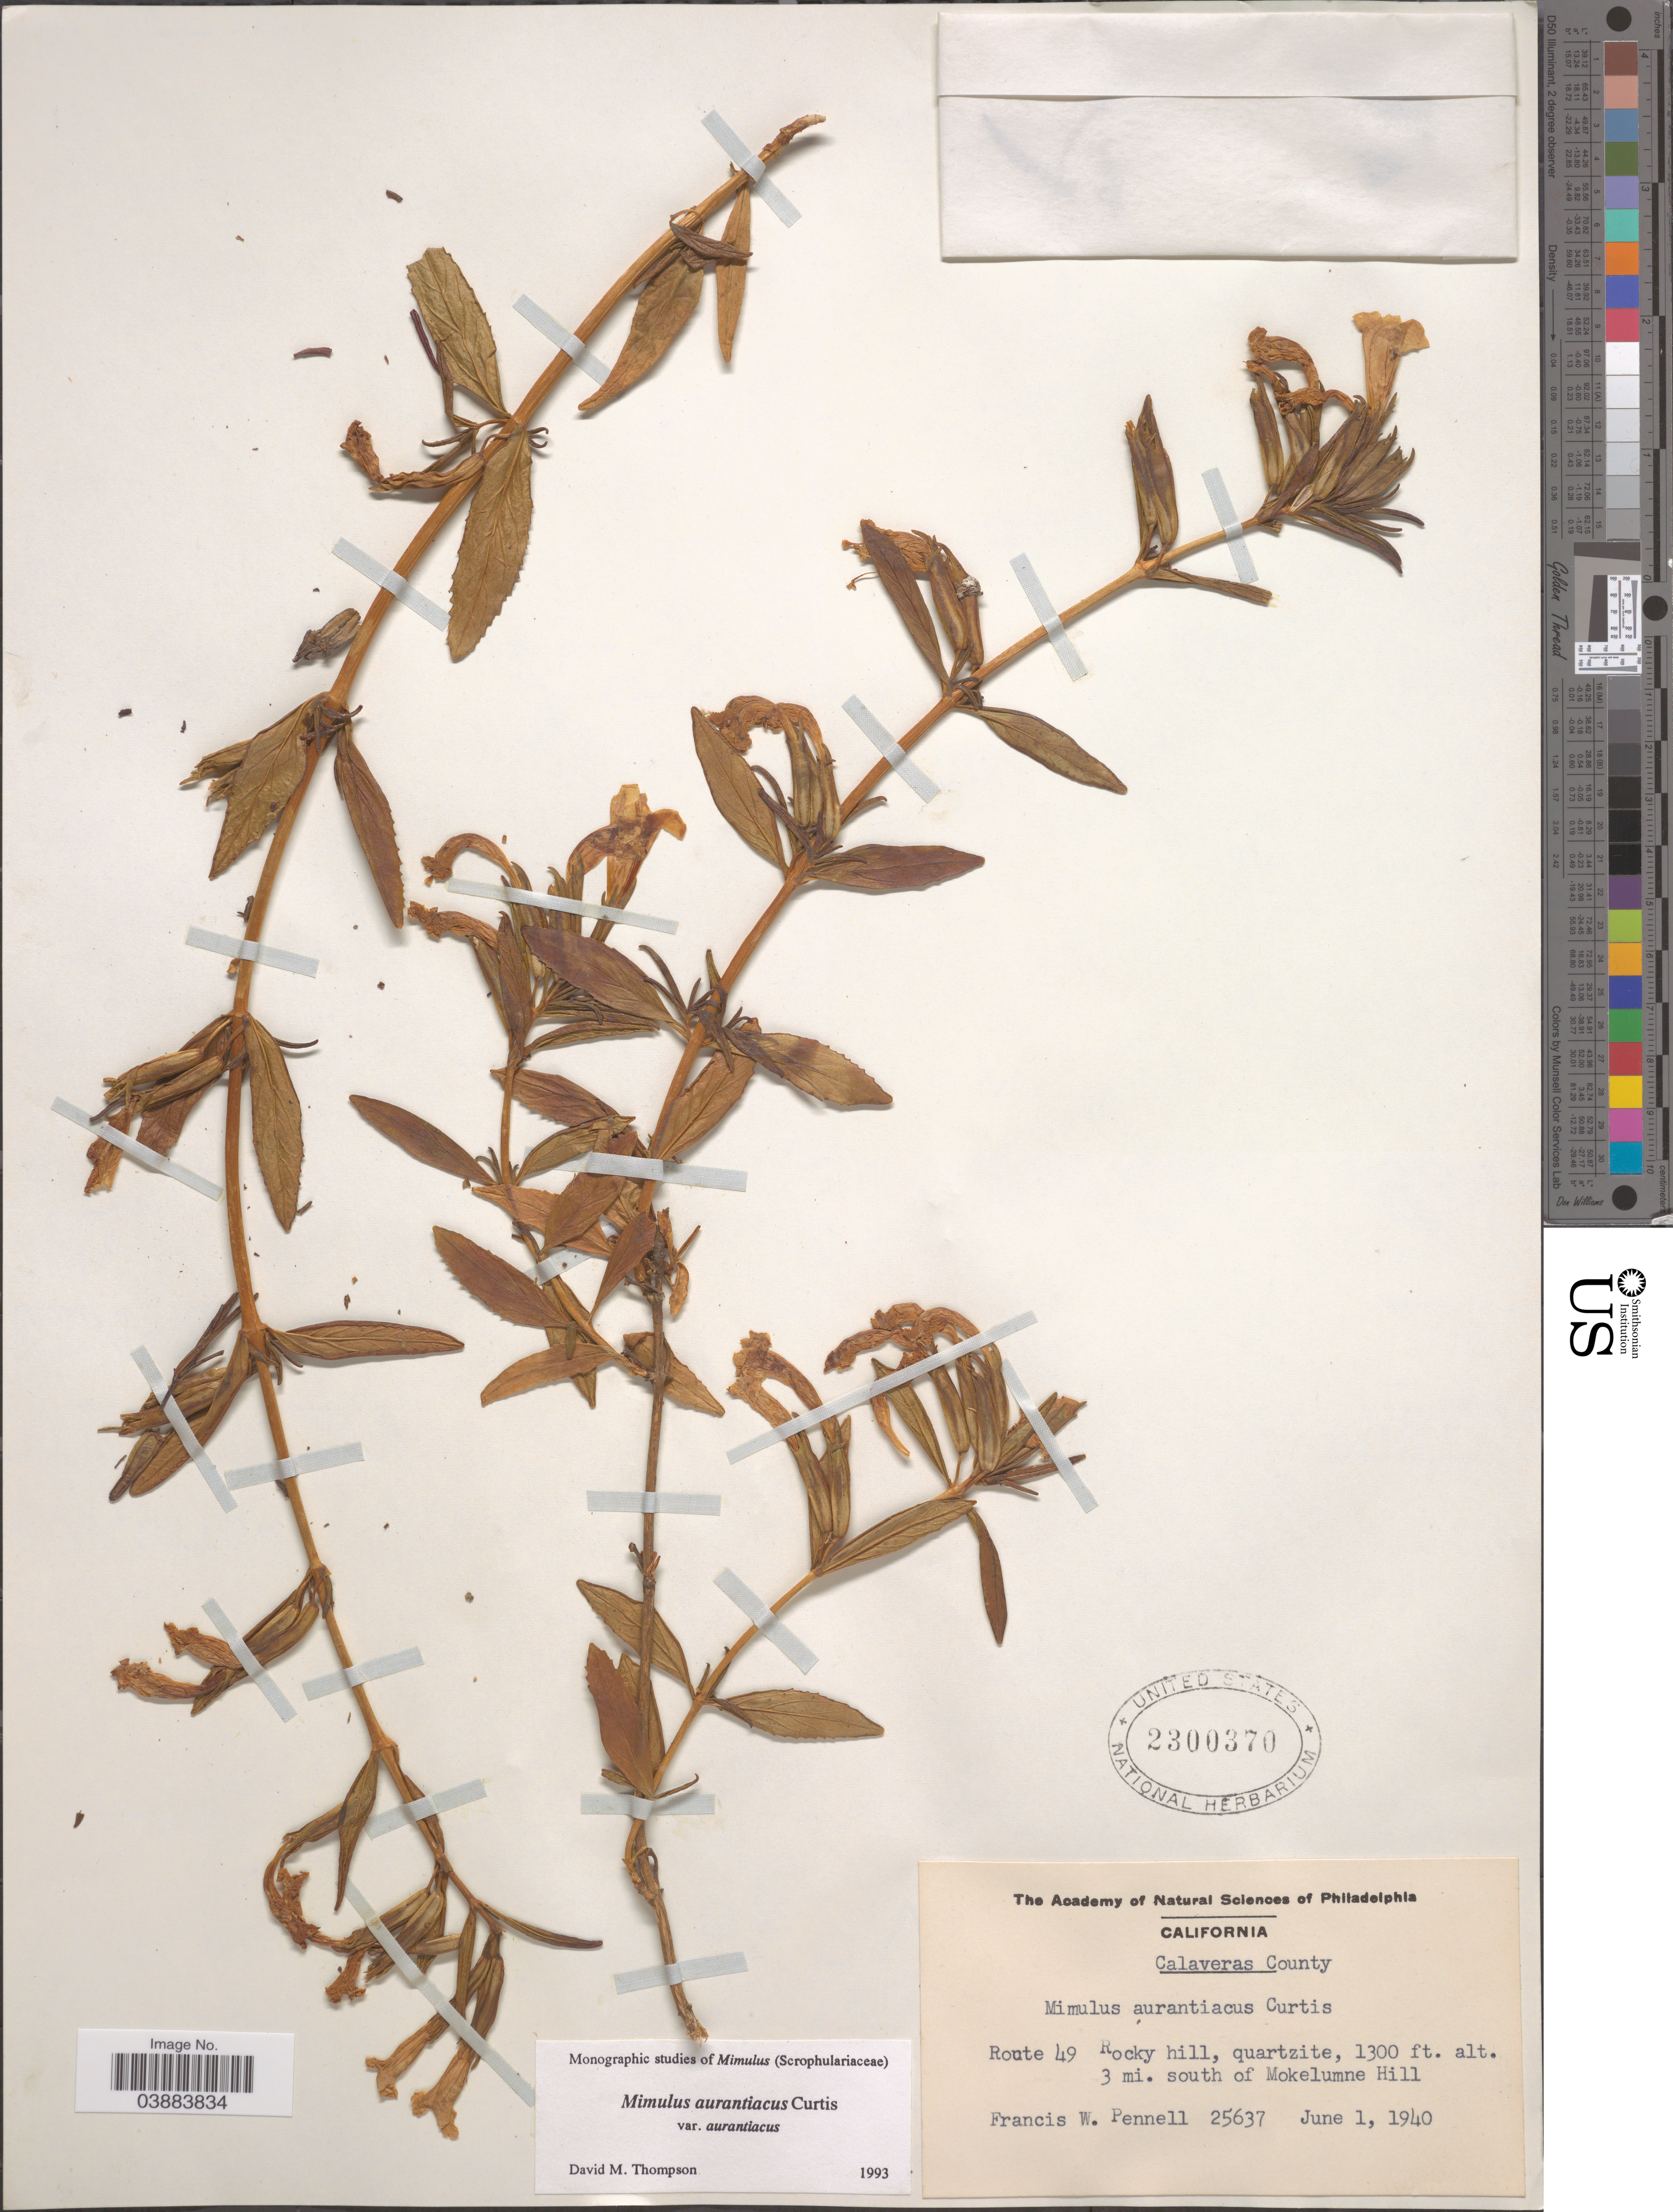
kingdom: Plantae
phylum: Tracheophyta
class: Magnoliopsida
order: Lamiales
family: Phrymaceae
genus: Diplacus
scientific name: Diplacus aurantiacus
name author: (Curtis) Jeps.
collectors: F. W. Pennell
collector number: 25637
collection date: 1940-06-01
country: United States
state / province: California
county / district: Calaveras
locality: Calaveras County. Route 49. 3 mi. south of Mokelumne Hill.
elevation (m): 396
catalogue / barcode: US 2300370